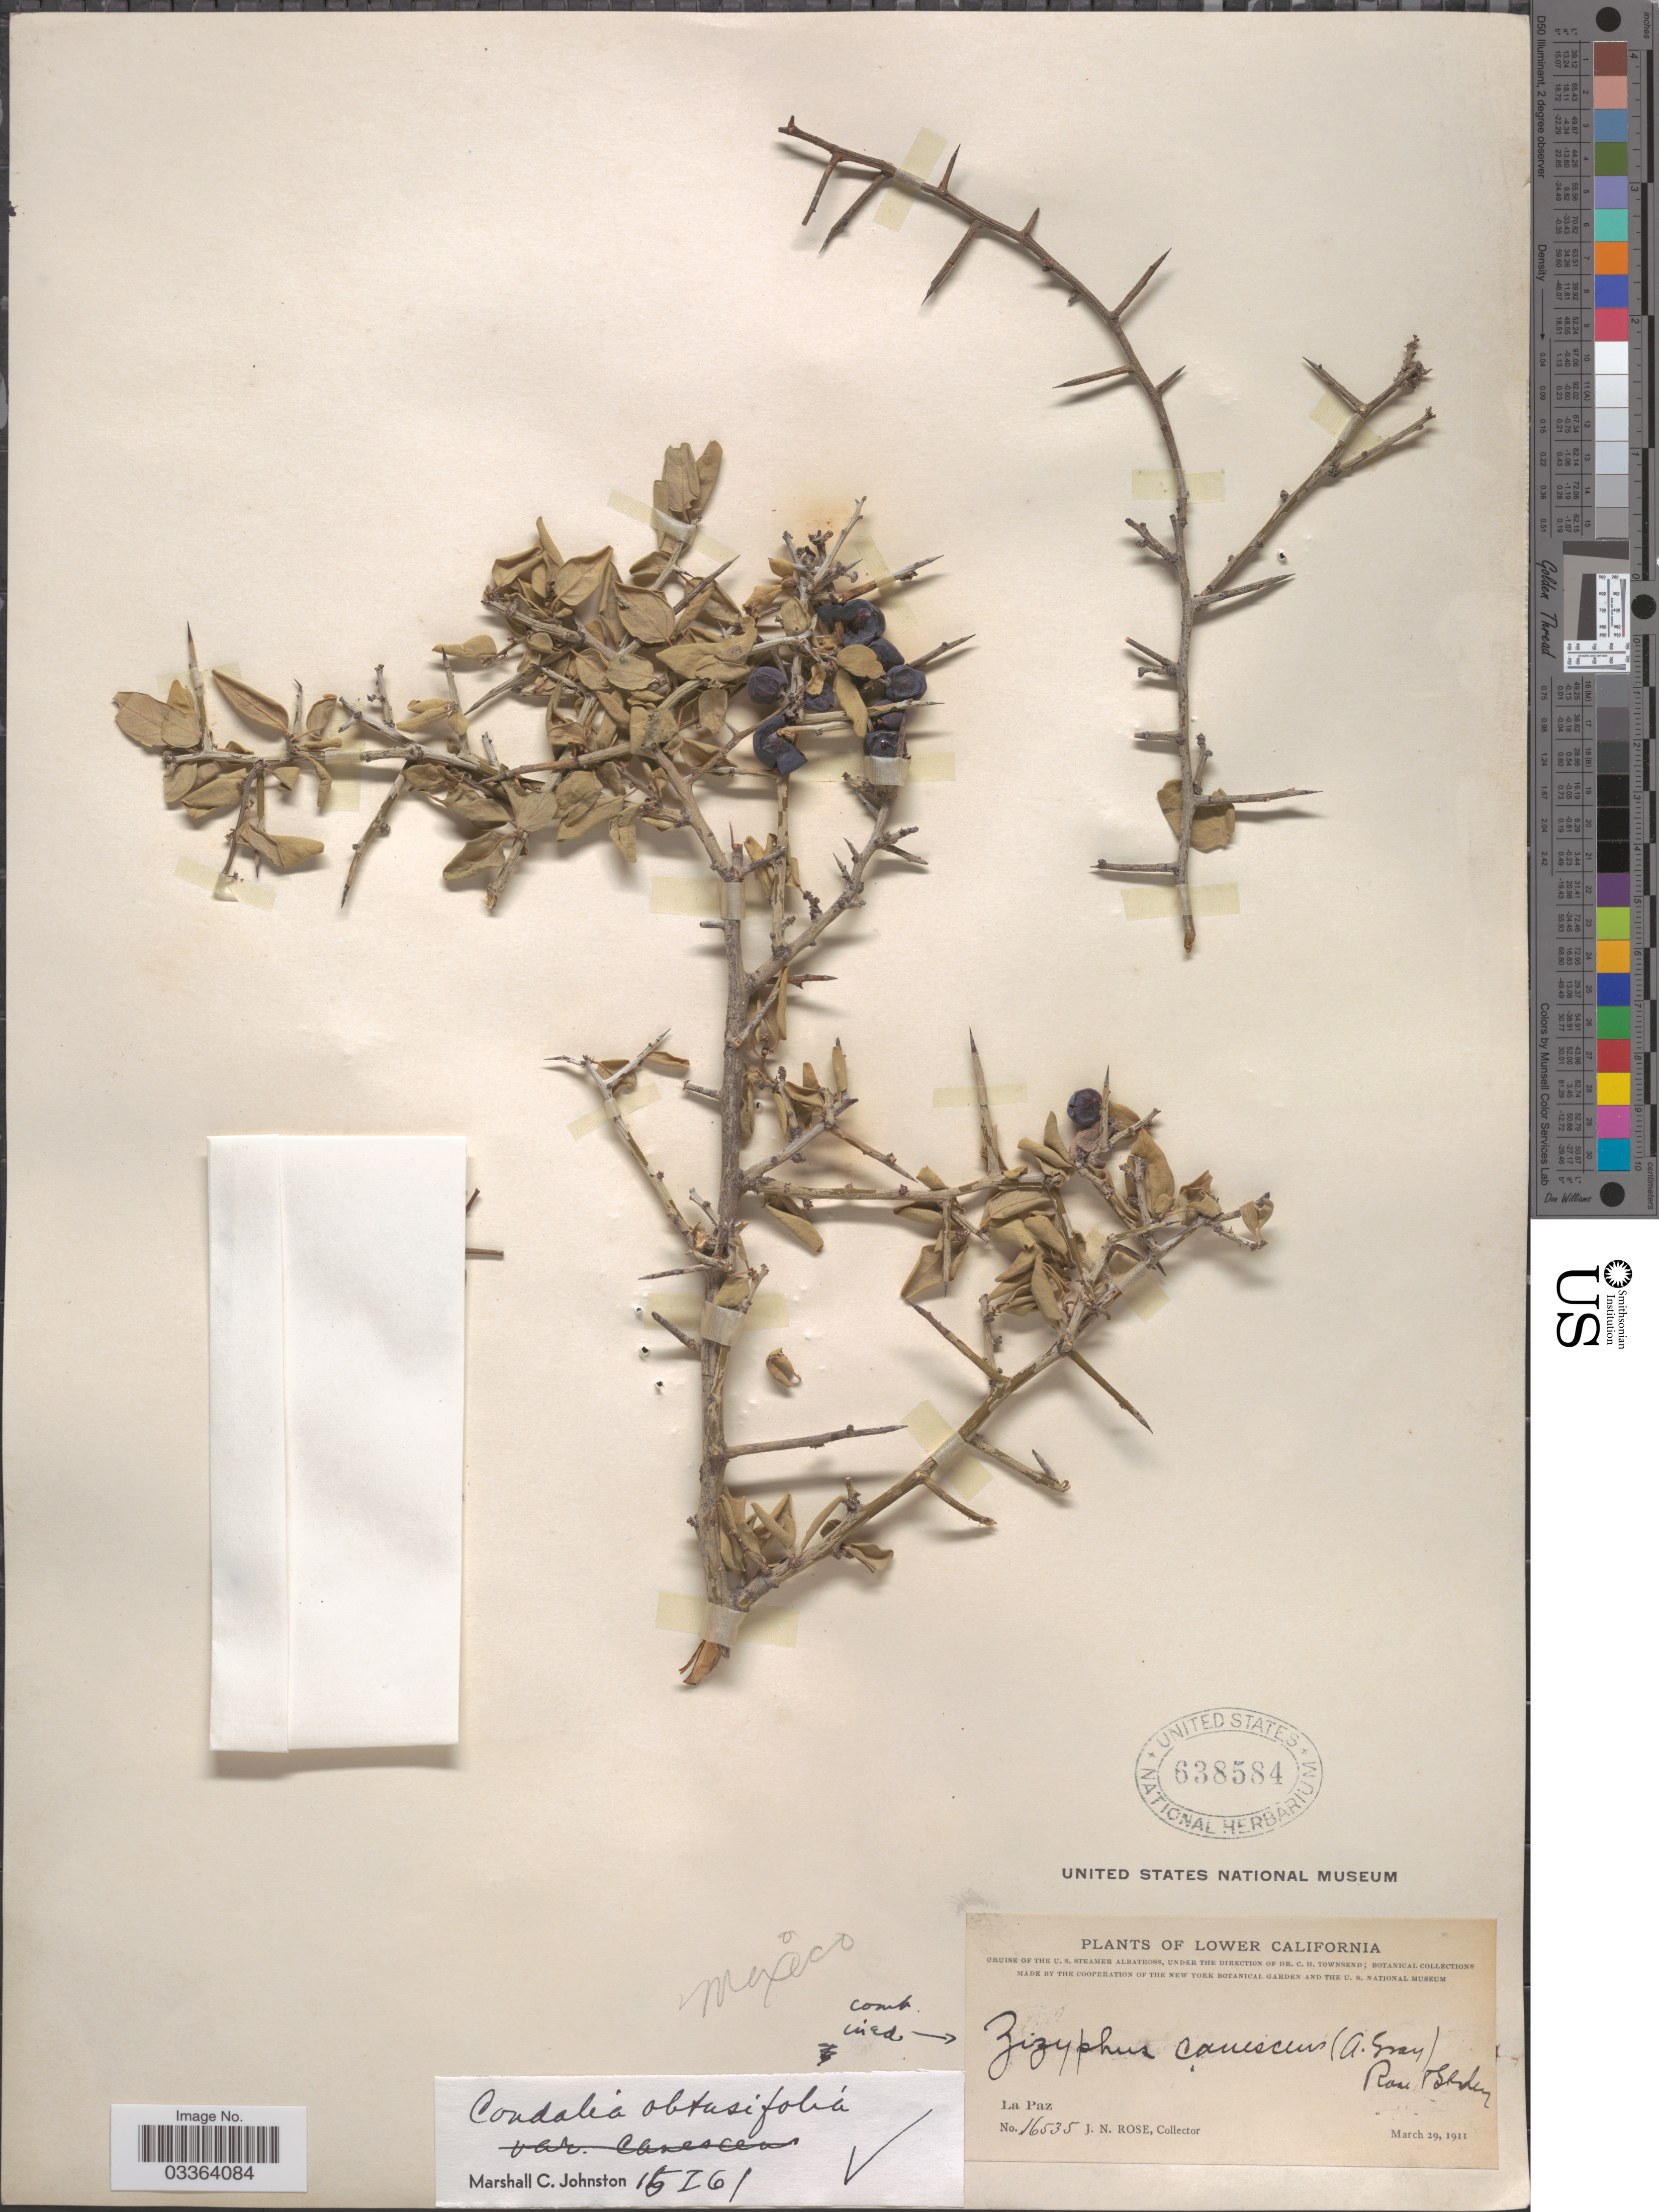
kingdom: Plantae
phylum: Tracheophyta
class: Magnoliopsida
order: Rosales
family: Rhamnaceae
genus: Sarcomphalus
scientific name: Sarcomphalus obtusifolius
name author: (Hook. ex Torr. & A. Gray) Hauenschild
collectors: J. N. Rose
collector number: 16535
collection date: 1911-03-29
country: Mexico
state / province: Baja California Sur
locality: La Paz.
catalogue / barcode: US 638584